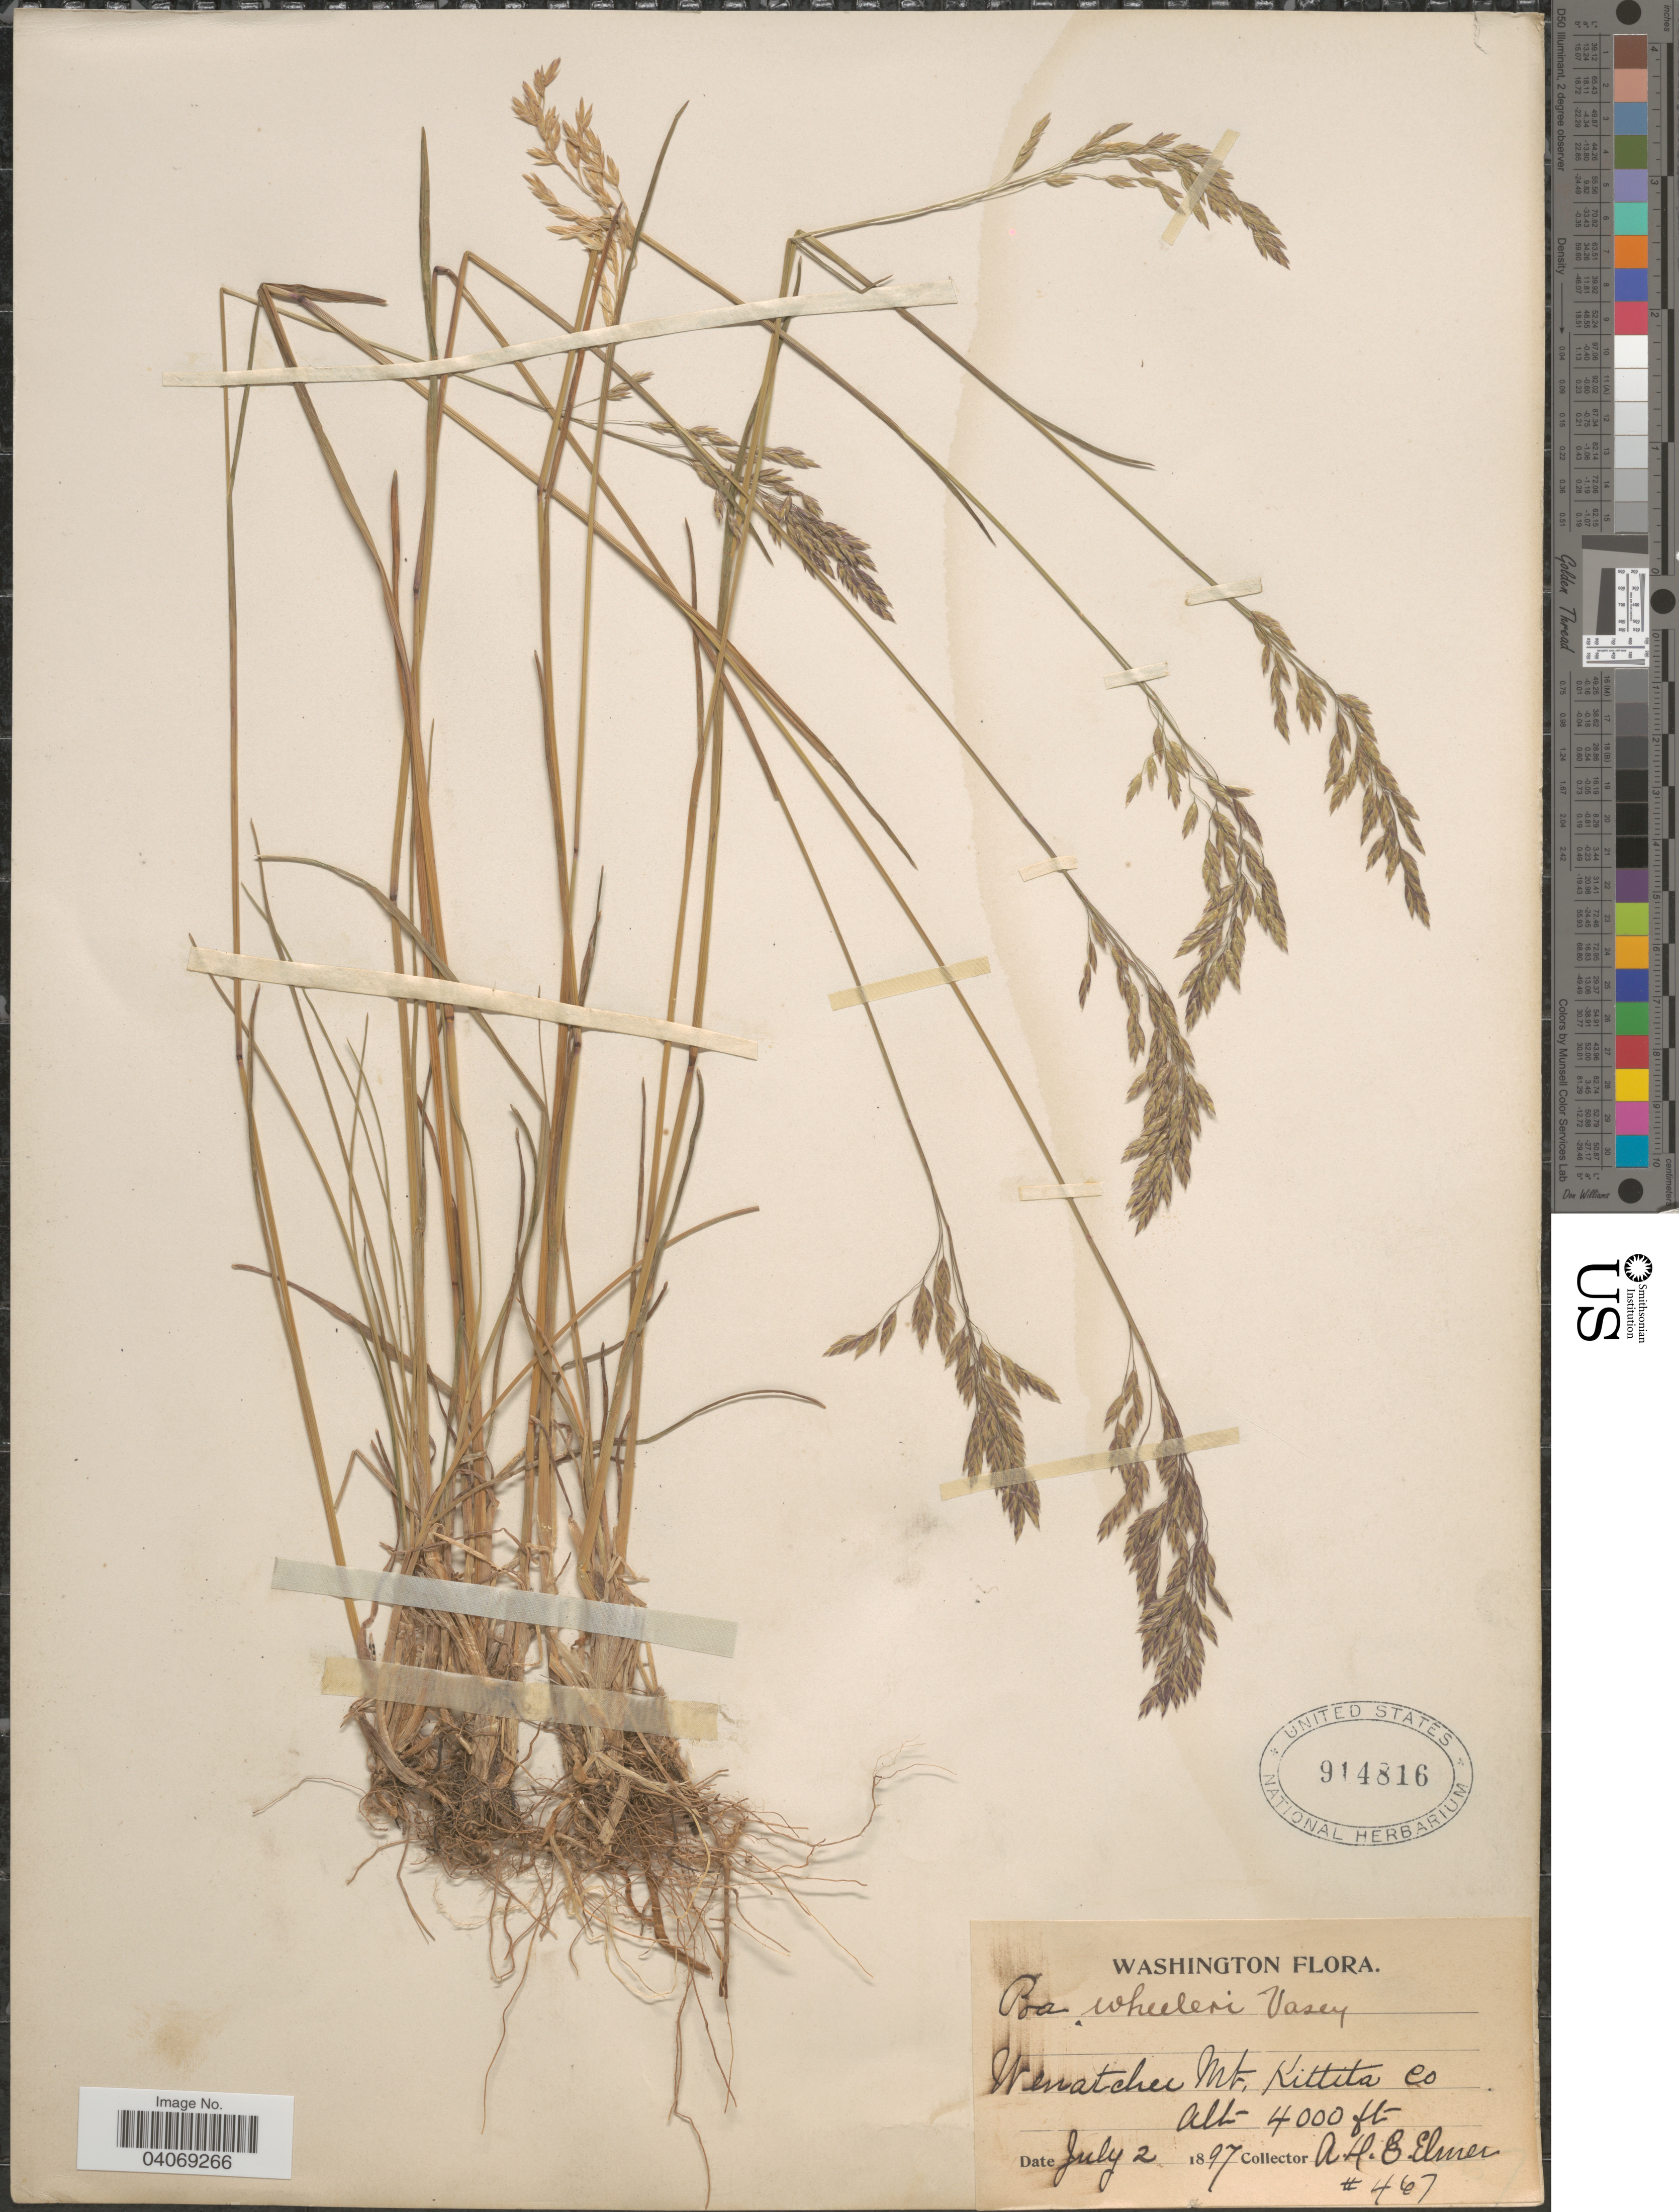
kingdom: Plantae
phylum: Tracheophyta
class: Liliopsida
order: Poales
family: Poaceae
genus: Poa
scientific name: Poa wheeleri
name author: Vasey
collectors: A. D. E. Elmer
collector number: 467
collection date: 1897-07-02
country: United States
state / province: Washington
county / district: Kittitas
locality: Wenatchee Mt. Kittitas Co.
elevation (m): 1219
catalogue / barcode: US 914816